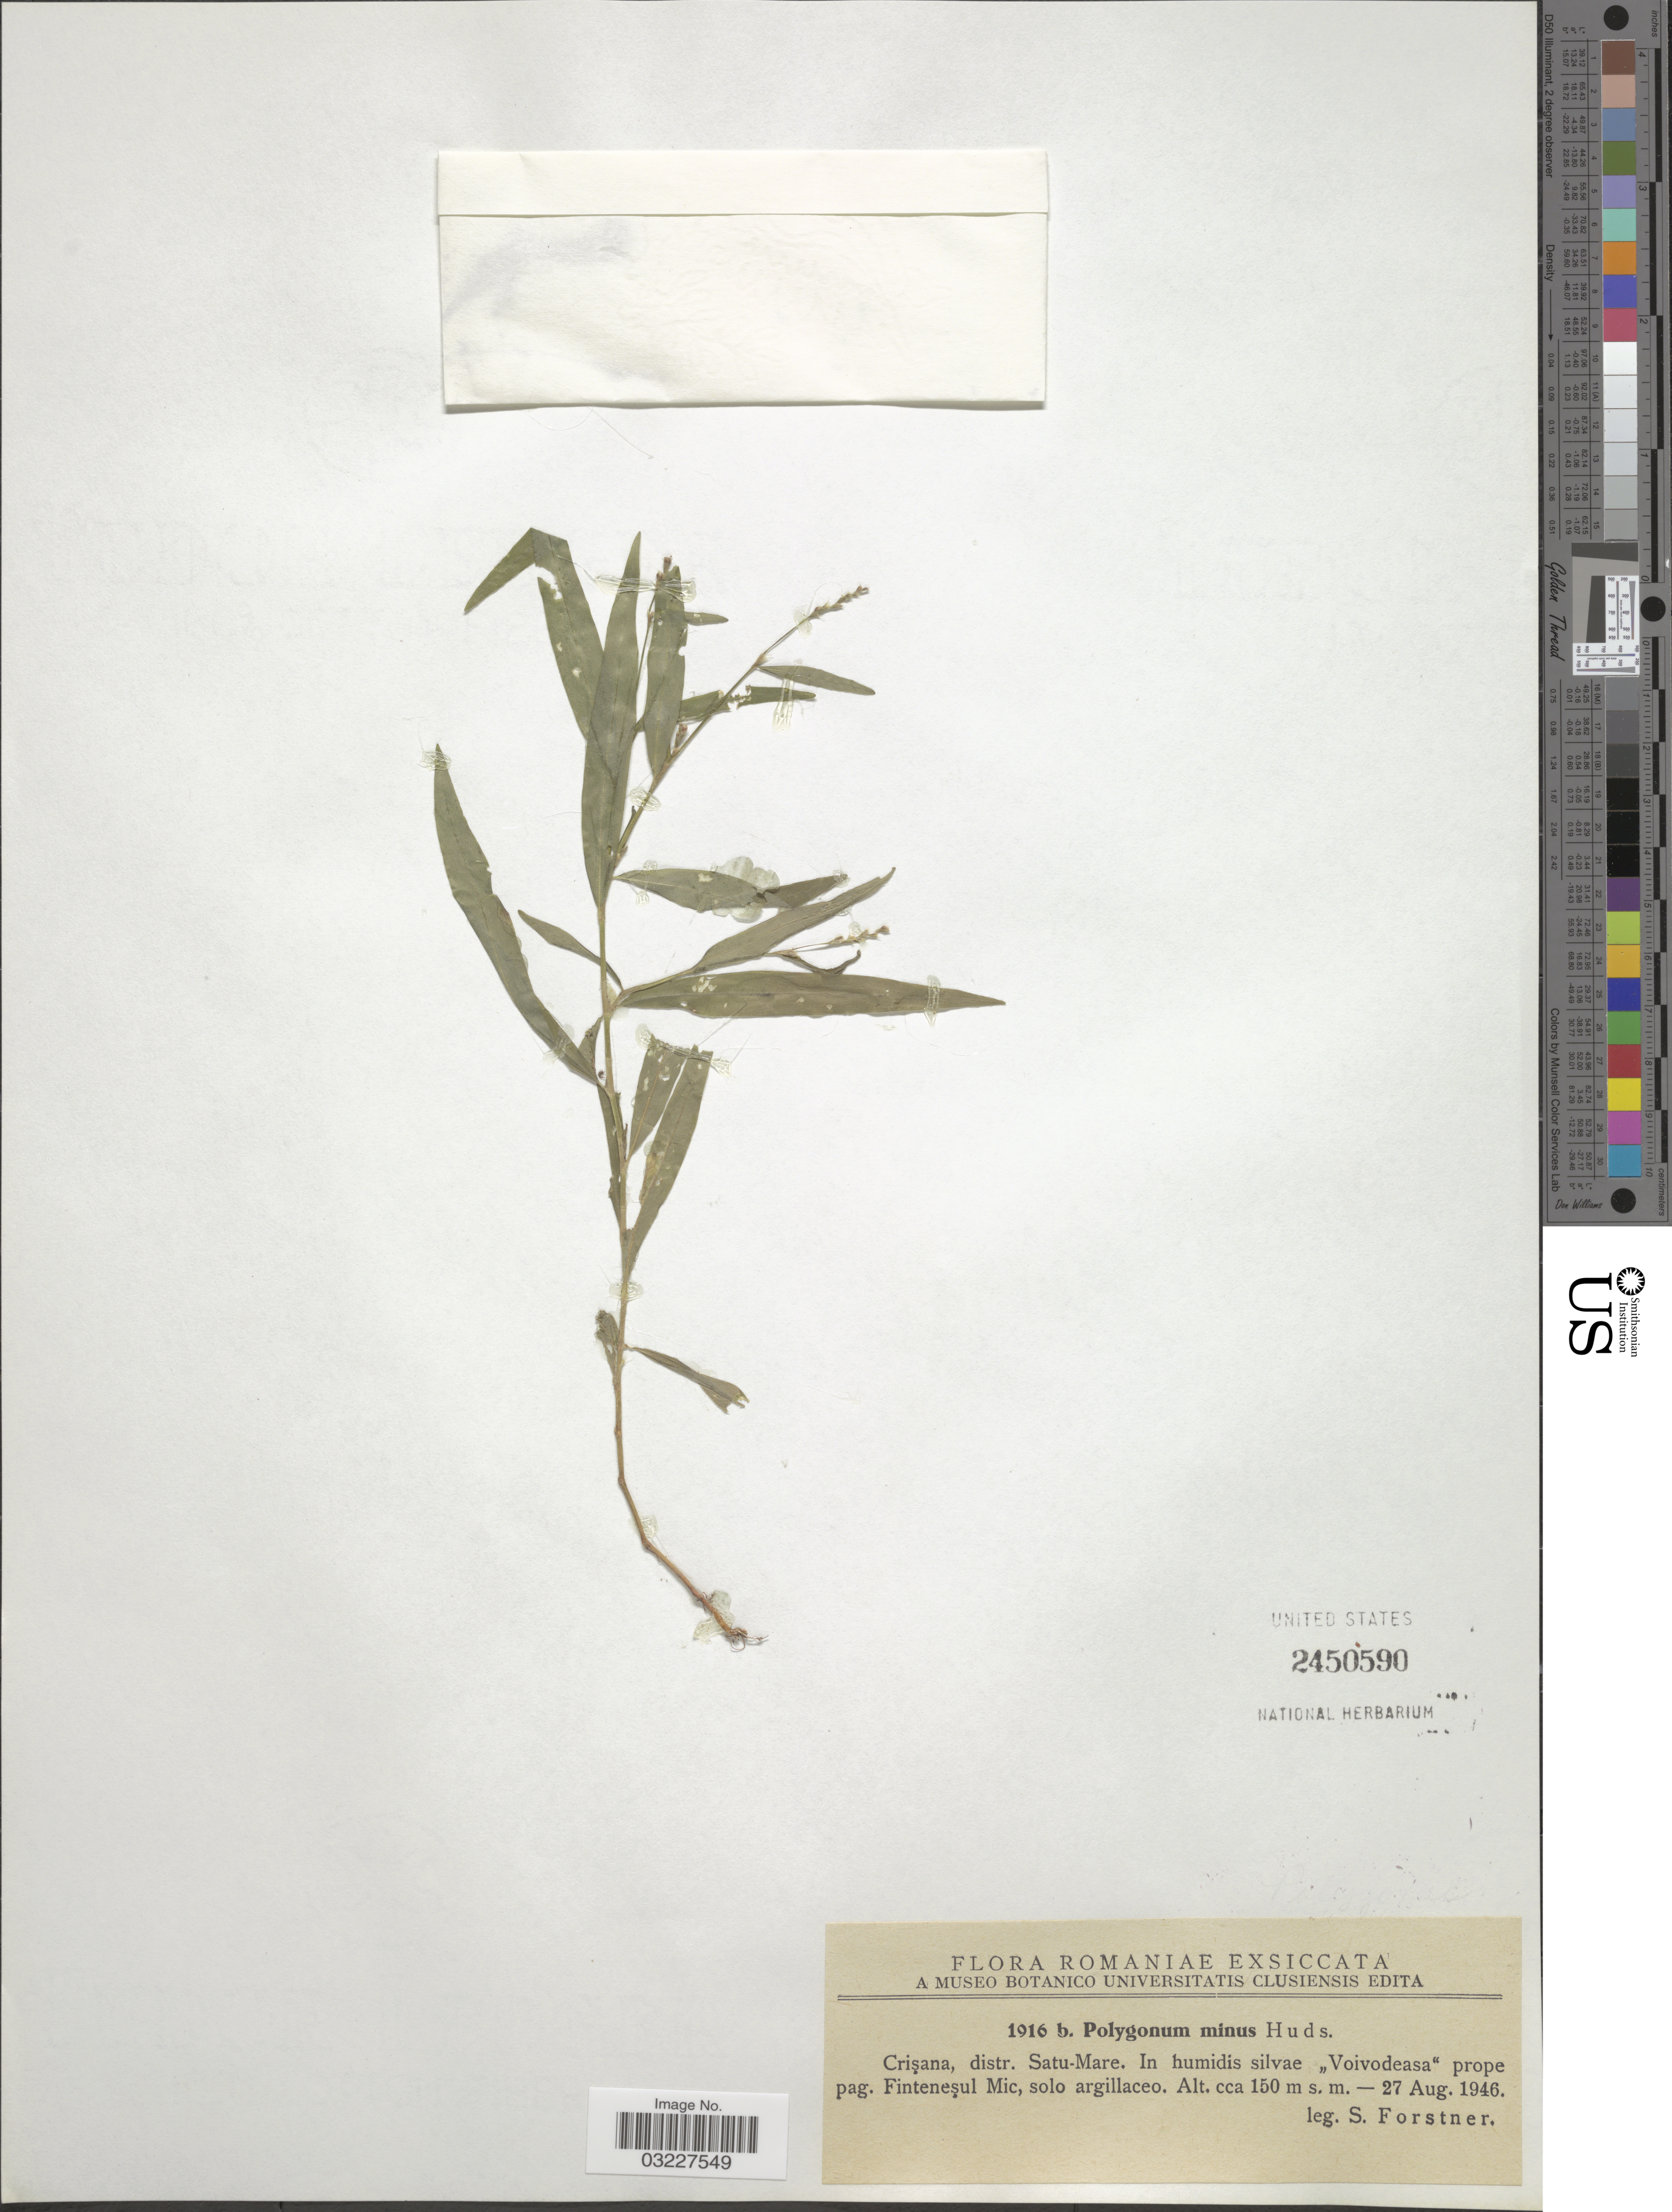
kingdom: Plantae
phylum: Tracheophyta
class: Magnoliopsida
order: Caryophyllales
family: Polygonaceae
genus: Polygonum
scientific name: Polygonum minus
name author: Huds.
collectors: S. Forstner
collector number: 1916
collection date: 1946-08-27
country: Romania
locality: Romaniae Exsiccata, Crisana, distr. Satu-Mare. In humidis silvae "Voivodeasa" prope pag. Fintenesul Mic, solo argillaceo.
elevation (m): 150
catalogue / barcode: US 2450590